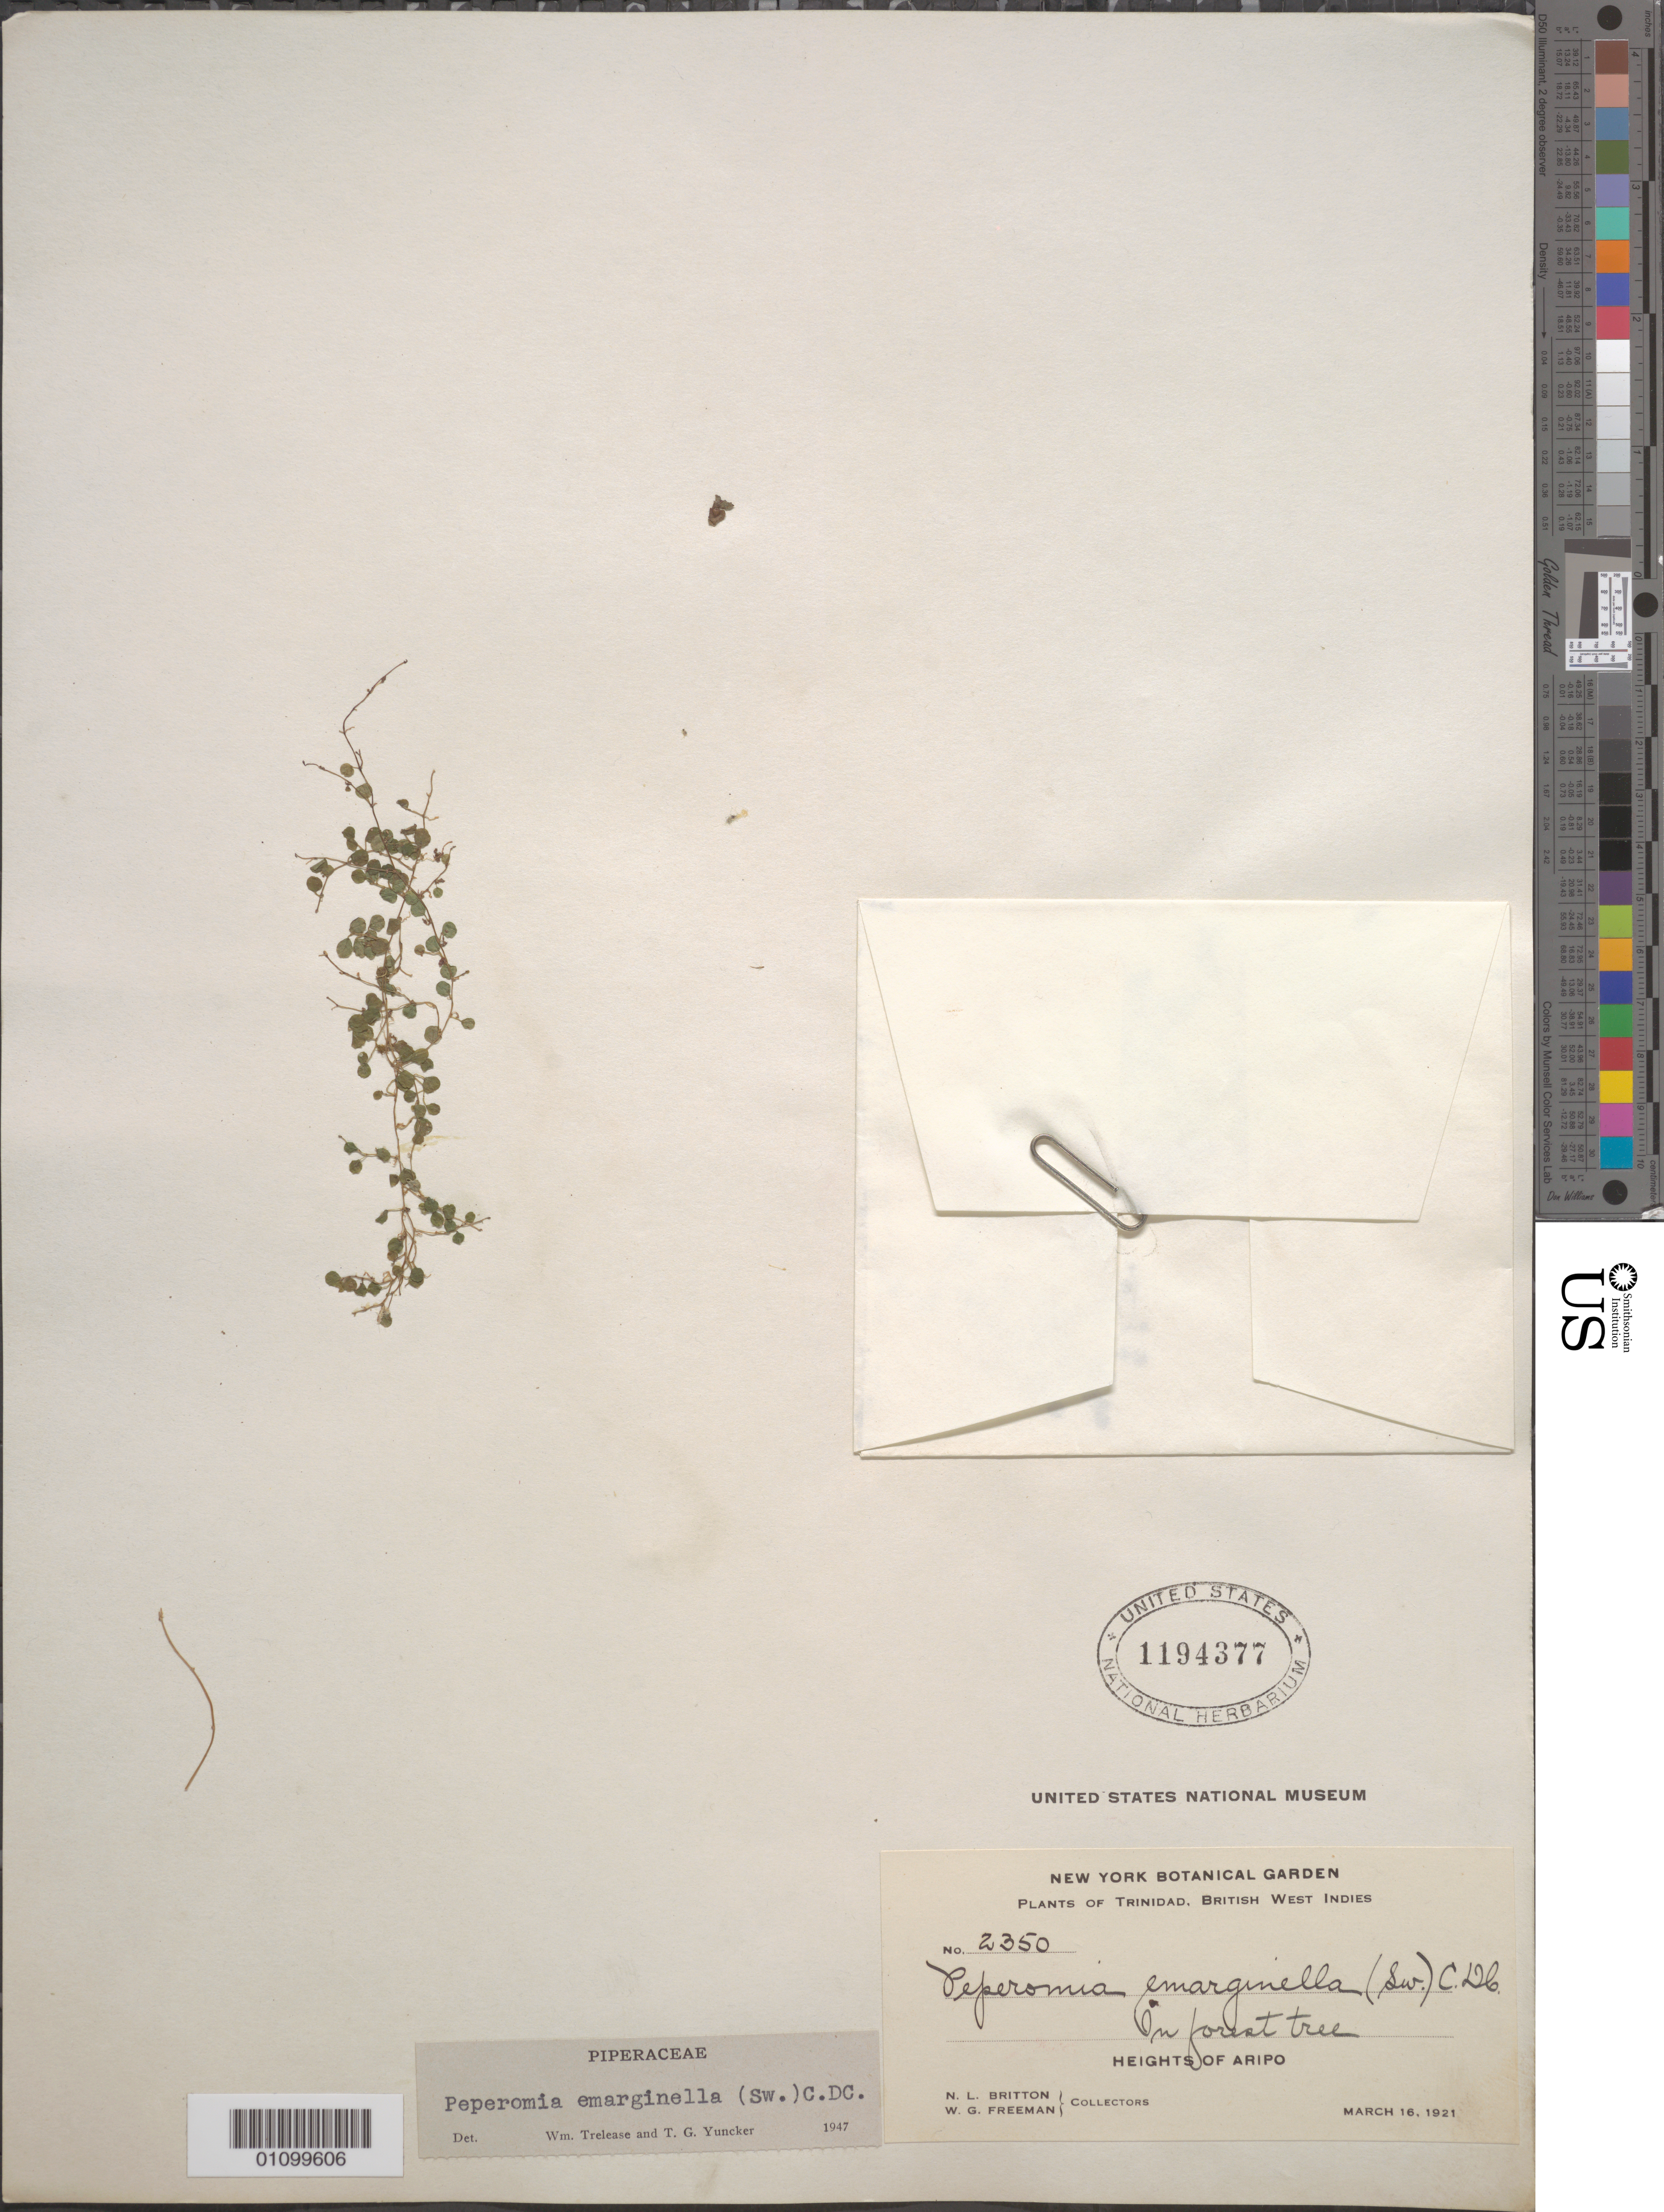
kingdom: Plantae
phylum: Tracheophyta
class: Magnoliopsida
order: Piperales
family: Piperaceae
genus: Peperomia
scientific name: Peperomia emarginella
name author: (Sw. ex Wikstr.) C. DC.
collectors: N. Britton & W. Freeman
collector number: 2350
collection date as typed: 16 Mar 1921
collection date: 1921-03-16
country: Trinidad and Tobago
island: Trinidad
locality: Heights of Aripo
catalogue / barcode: US 1194377